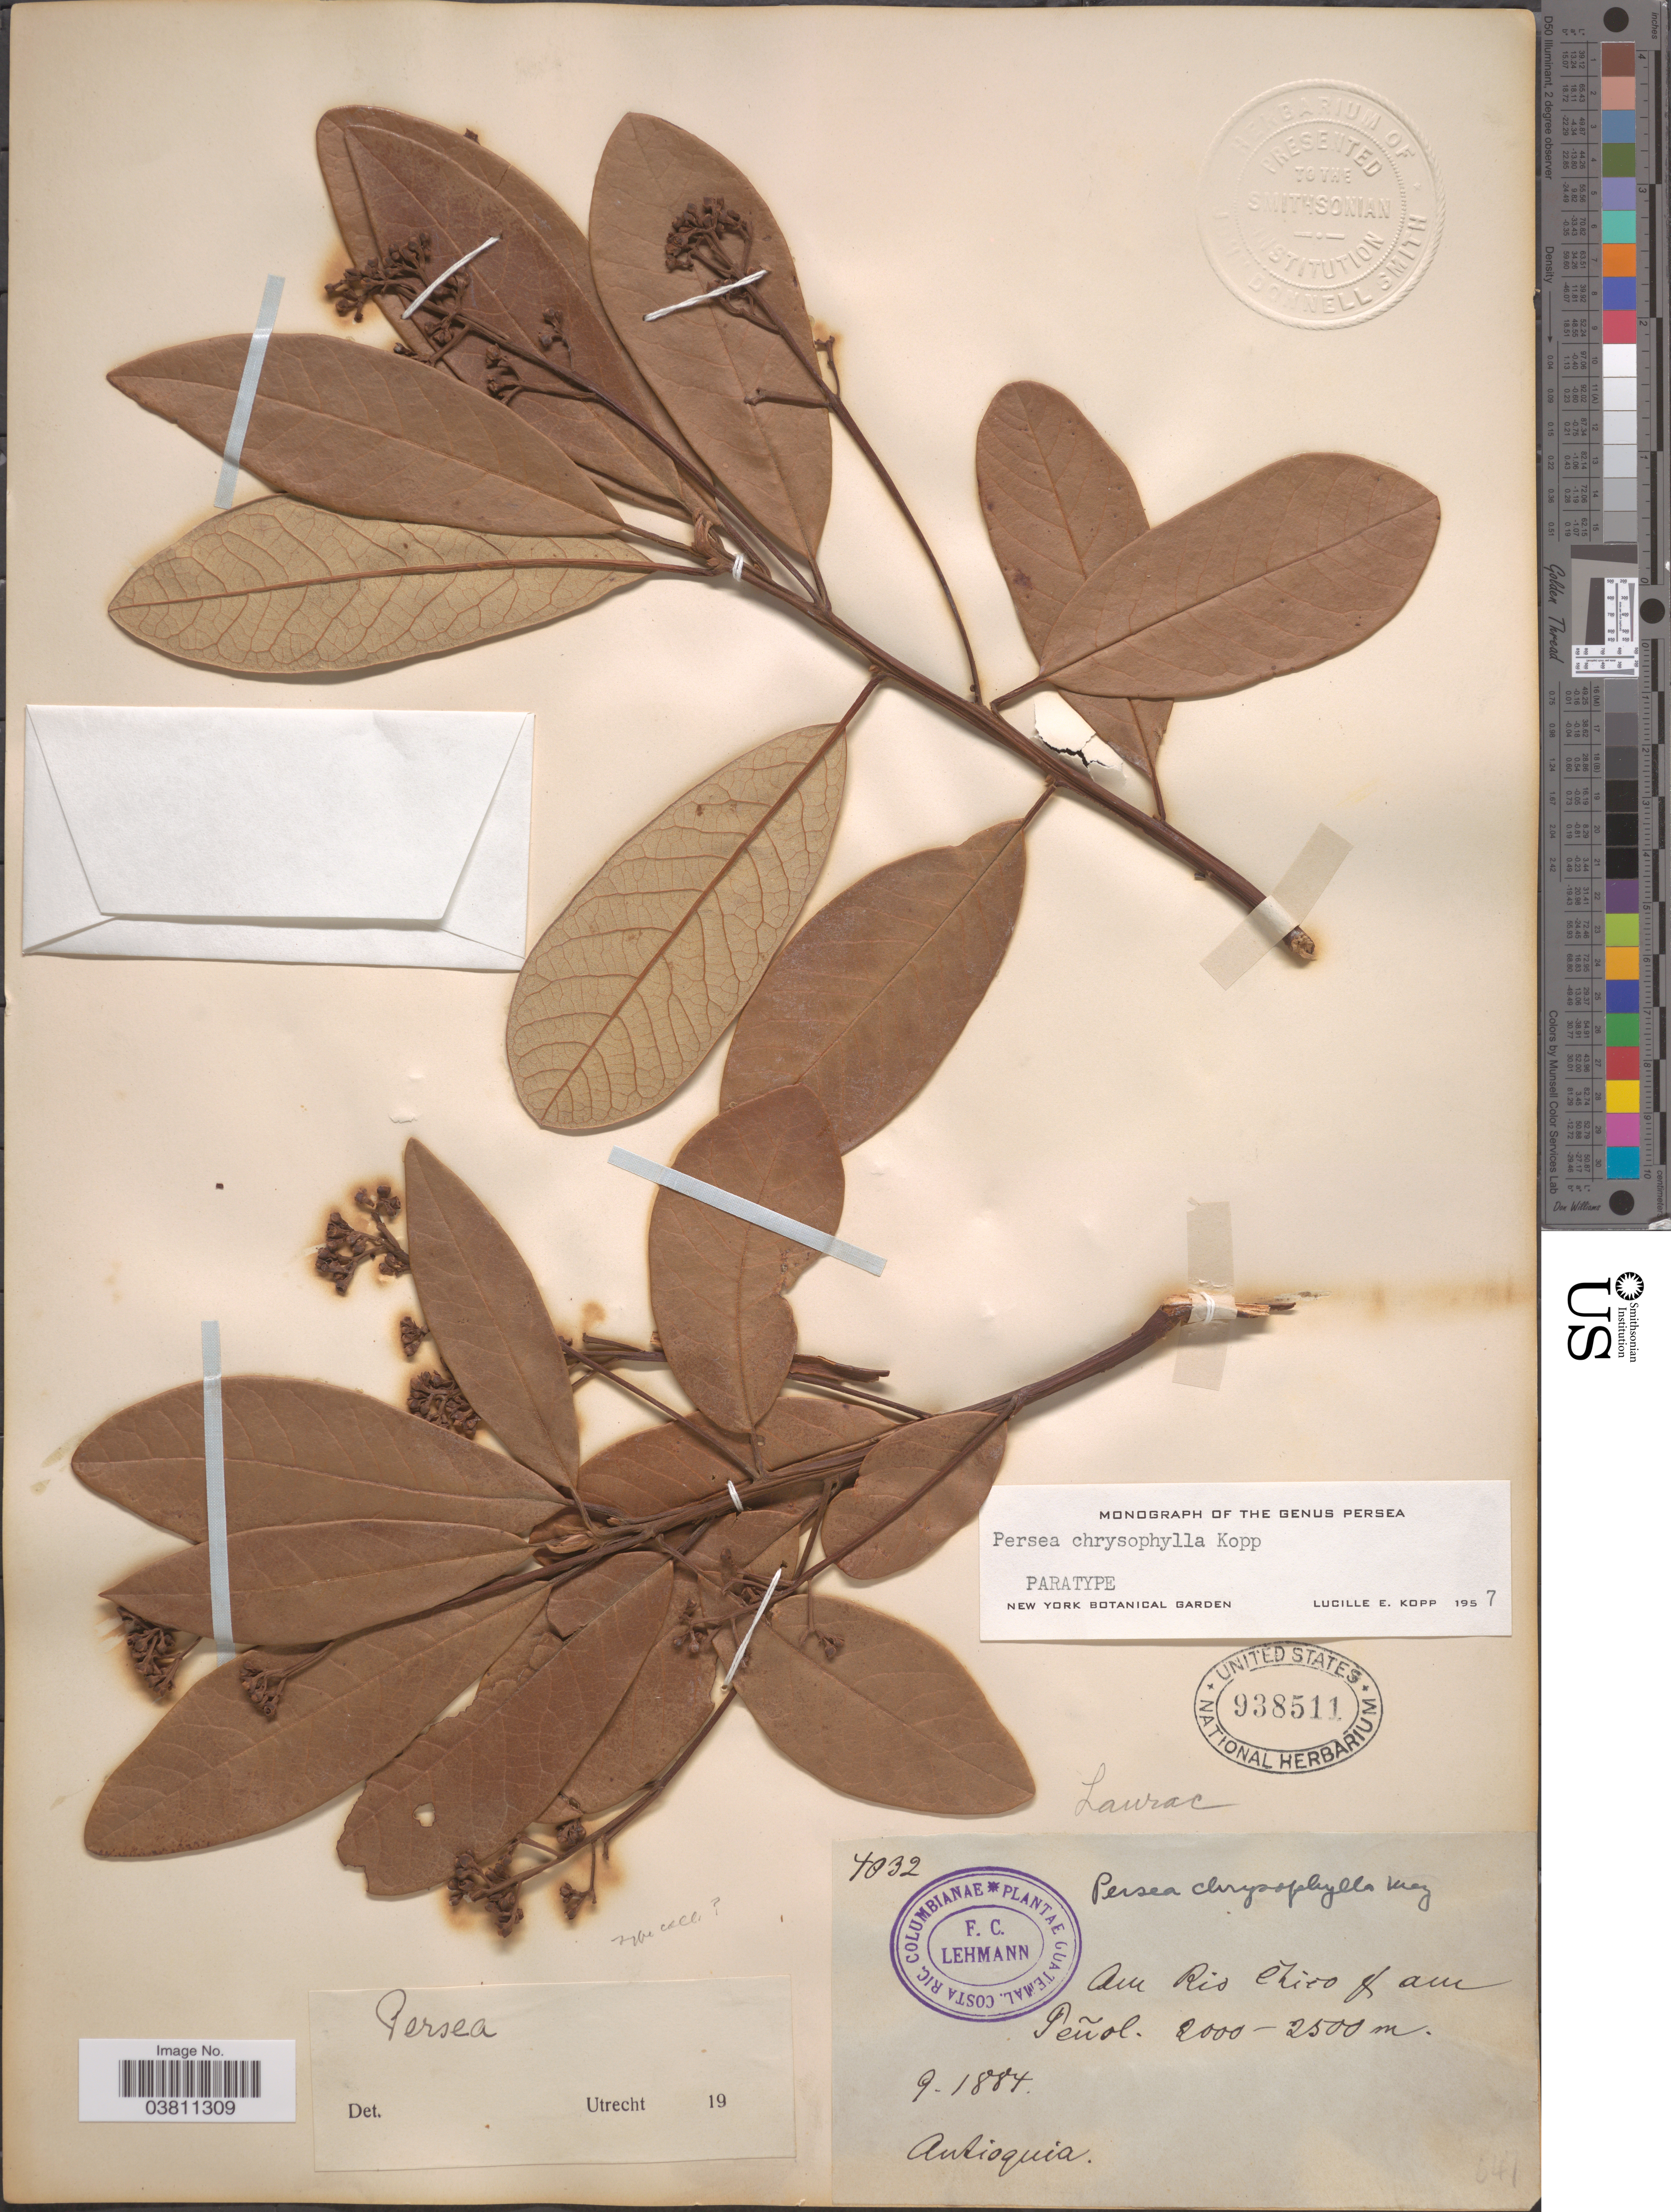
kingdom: Plantae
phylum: Tracheophyta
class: Magnoliopsida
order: Laurales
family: Lauraceae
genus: Persea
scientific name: Persea chrysophylla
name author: L.E. Kopp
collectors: F. C. Lehmann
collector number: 4032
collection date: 1884-09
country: Colombia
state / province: Antioquia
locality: Am Rio Chico of am Peñol.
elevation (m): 2000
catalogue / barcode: US 938511